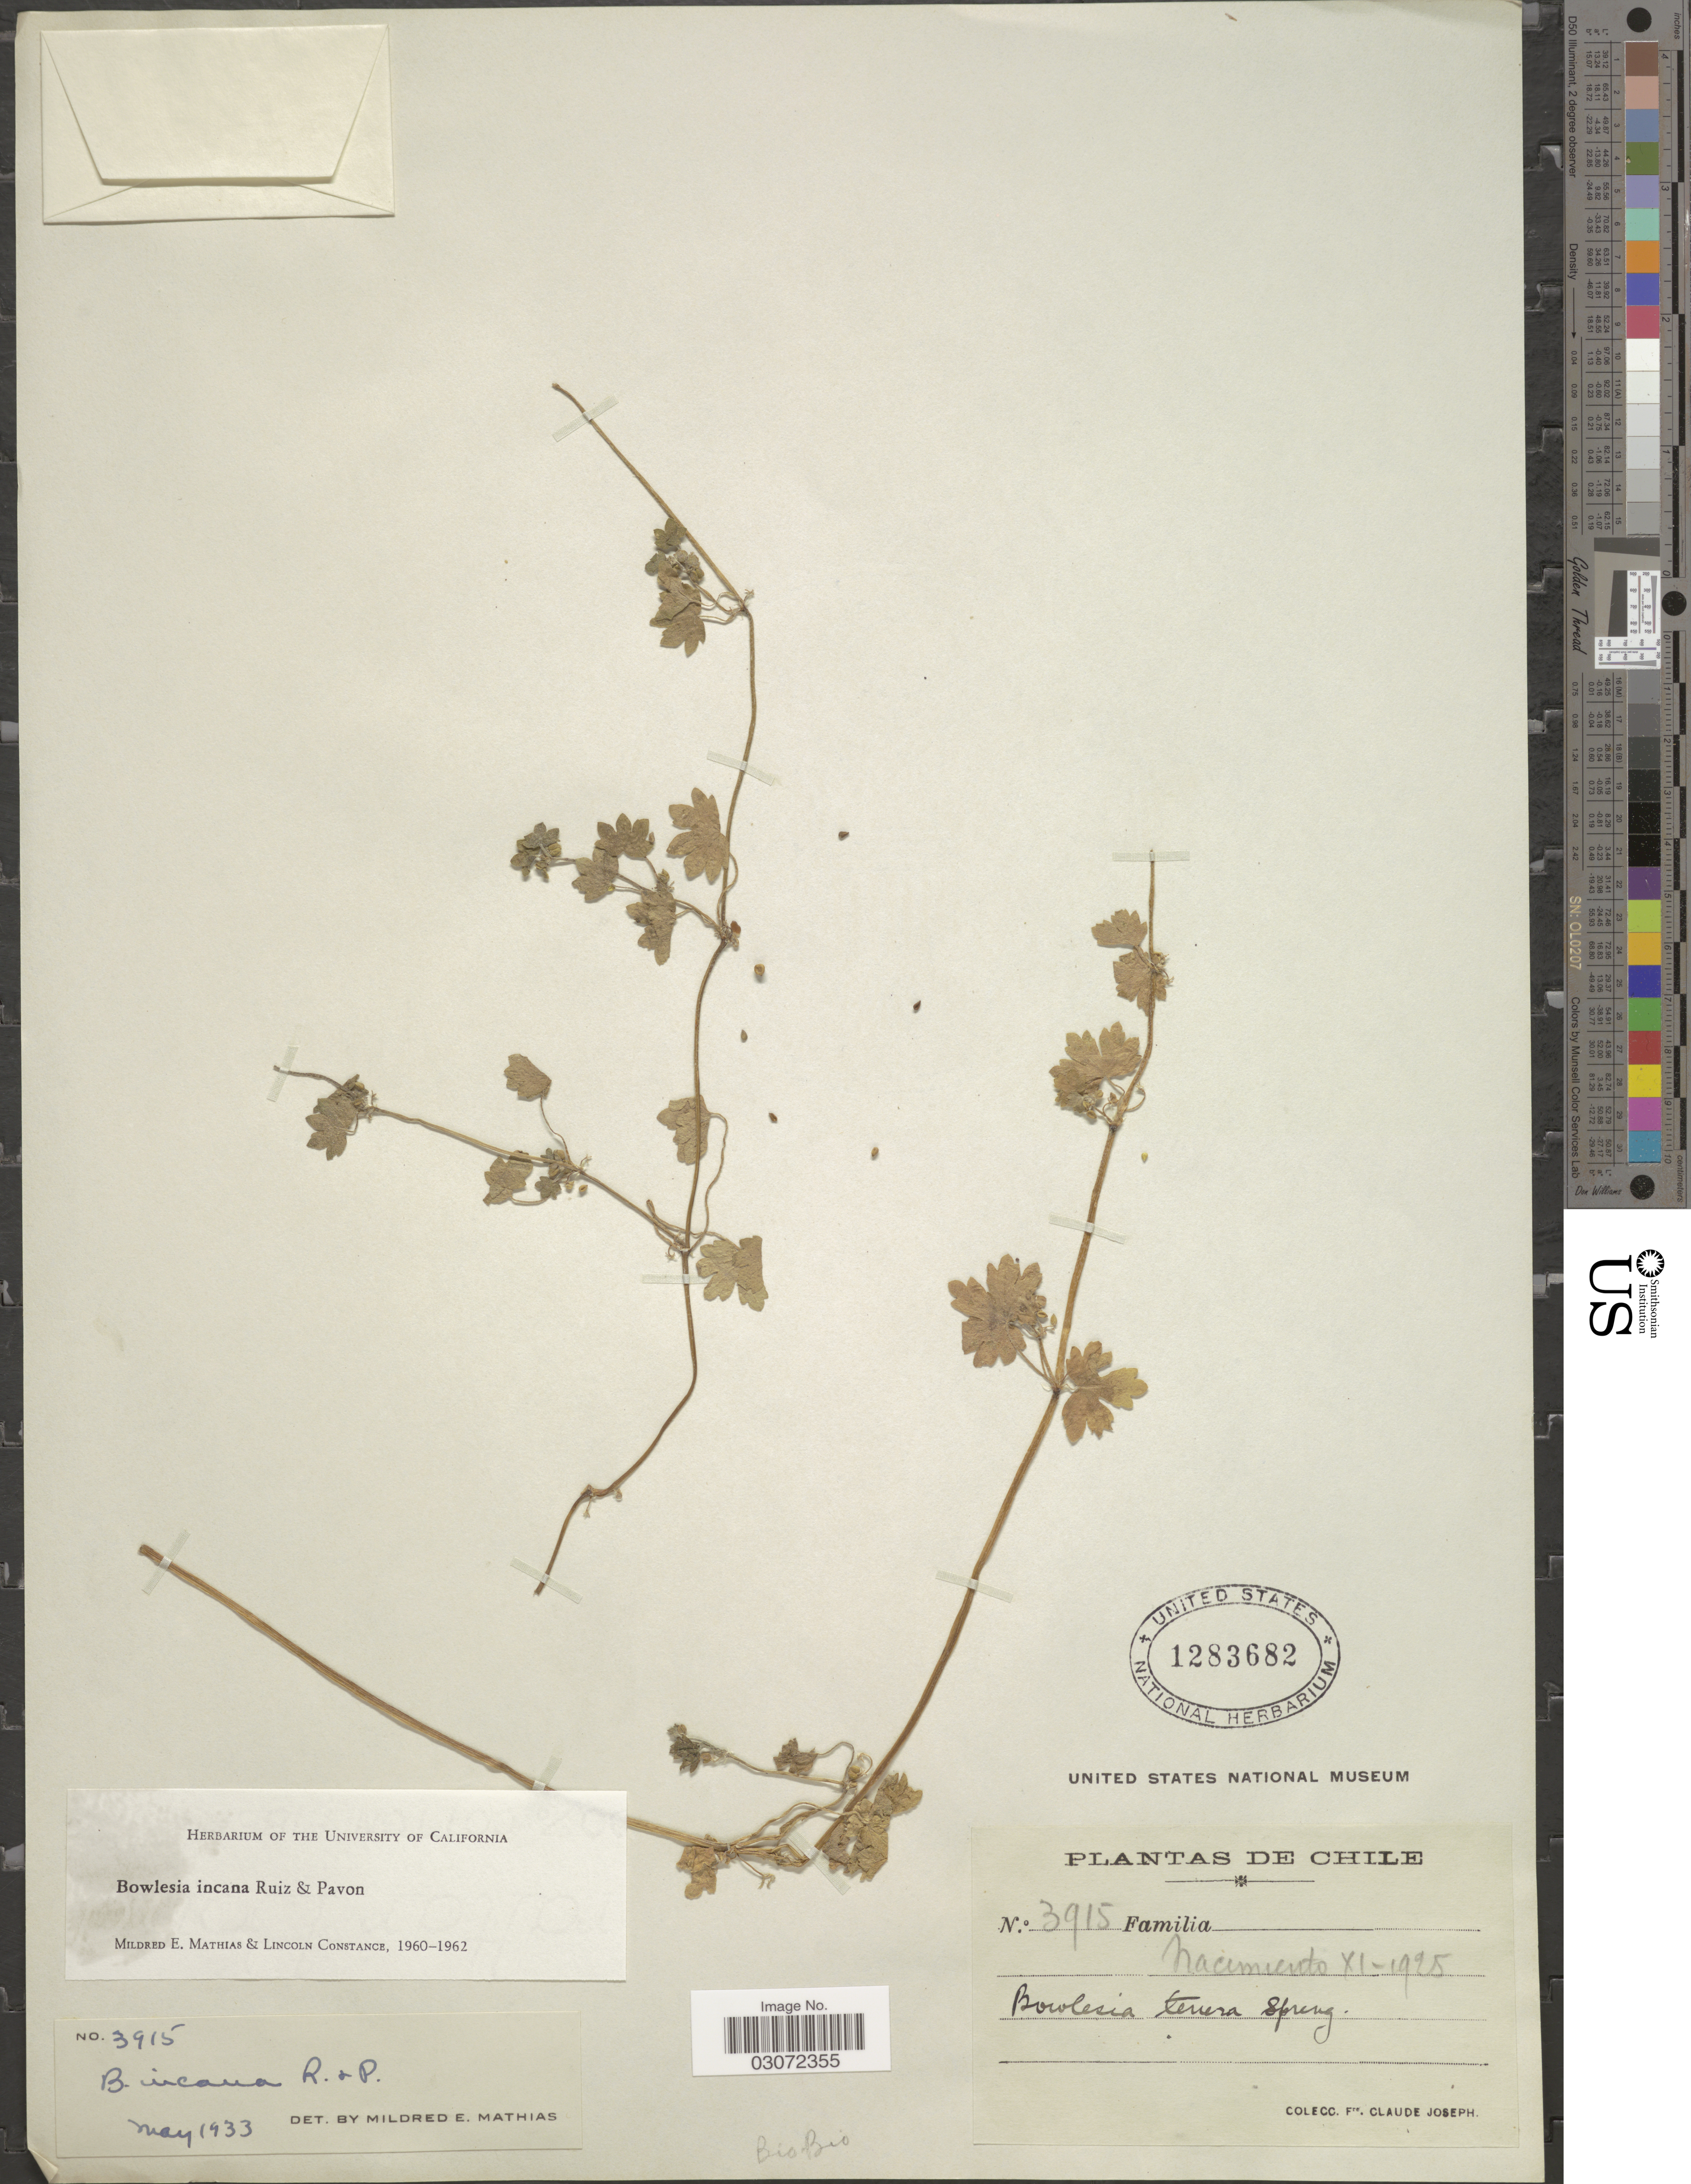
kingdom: Plantae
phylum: Tracheophyta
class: Magnoliopsida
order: Apiales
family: Apiaceae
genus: Bowlesia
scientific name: Bowlesia incana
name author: Ruiz & Pav.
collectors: Bro. Claude-Joseph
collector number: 3915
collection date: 1925-11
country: Chile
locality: Nacimiento.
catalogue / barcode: US 1283682